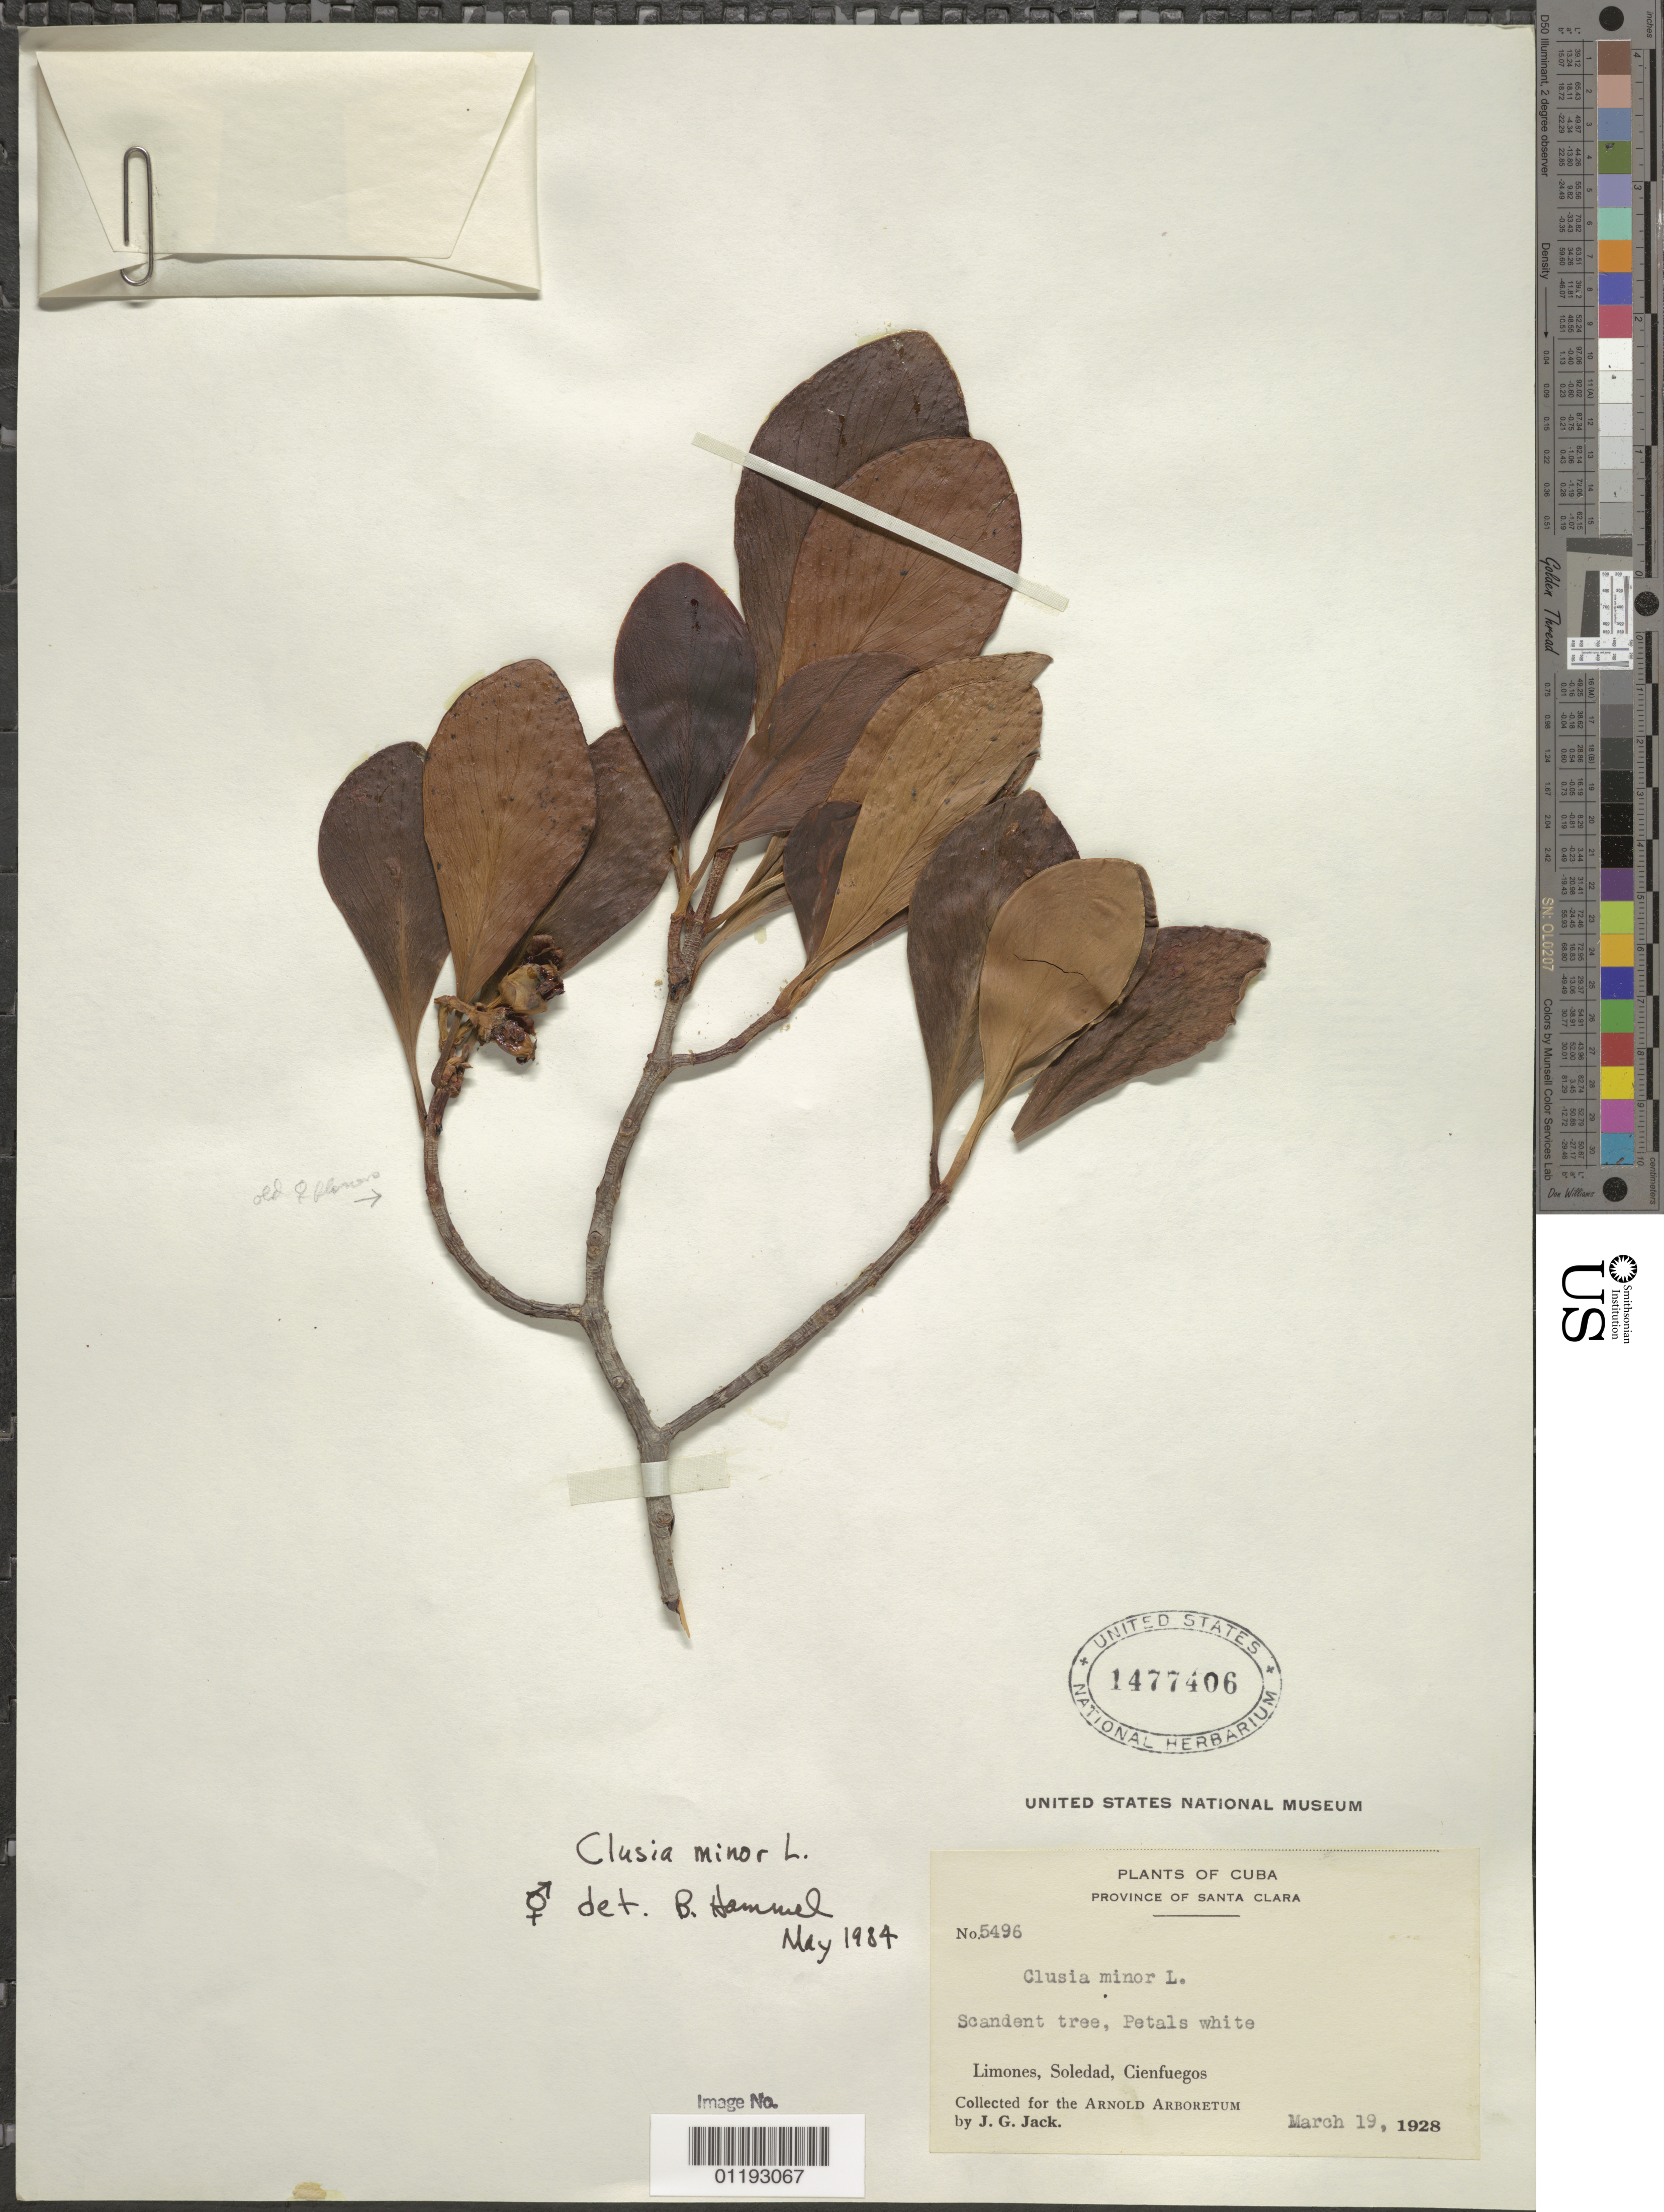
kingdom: Plantae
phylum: Tracheophyta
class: Magnoliopsida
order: Malpighiales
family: Clusiaceae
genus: Clusia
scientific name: Clusia minor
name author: L.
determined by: Hammel, --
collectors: J. G. Jack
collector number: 5496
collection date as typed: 19 Mar 1928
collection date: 1928-03-19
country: Cuba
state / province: Cienfuegos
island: Cuba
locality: Limones, Soledad, Cienfuegos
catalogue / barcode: US 1477406